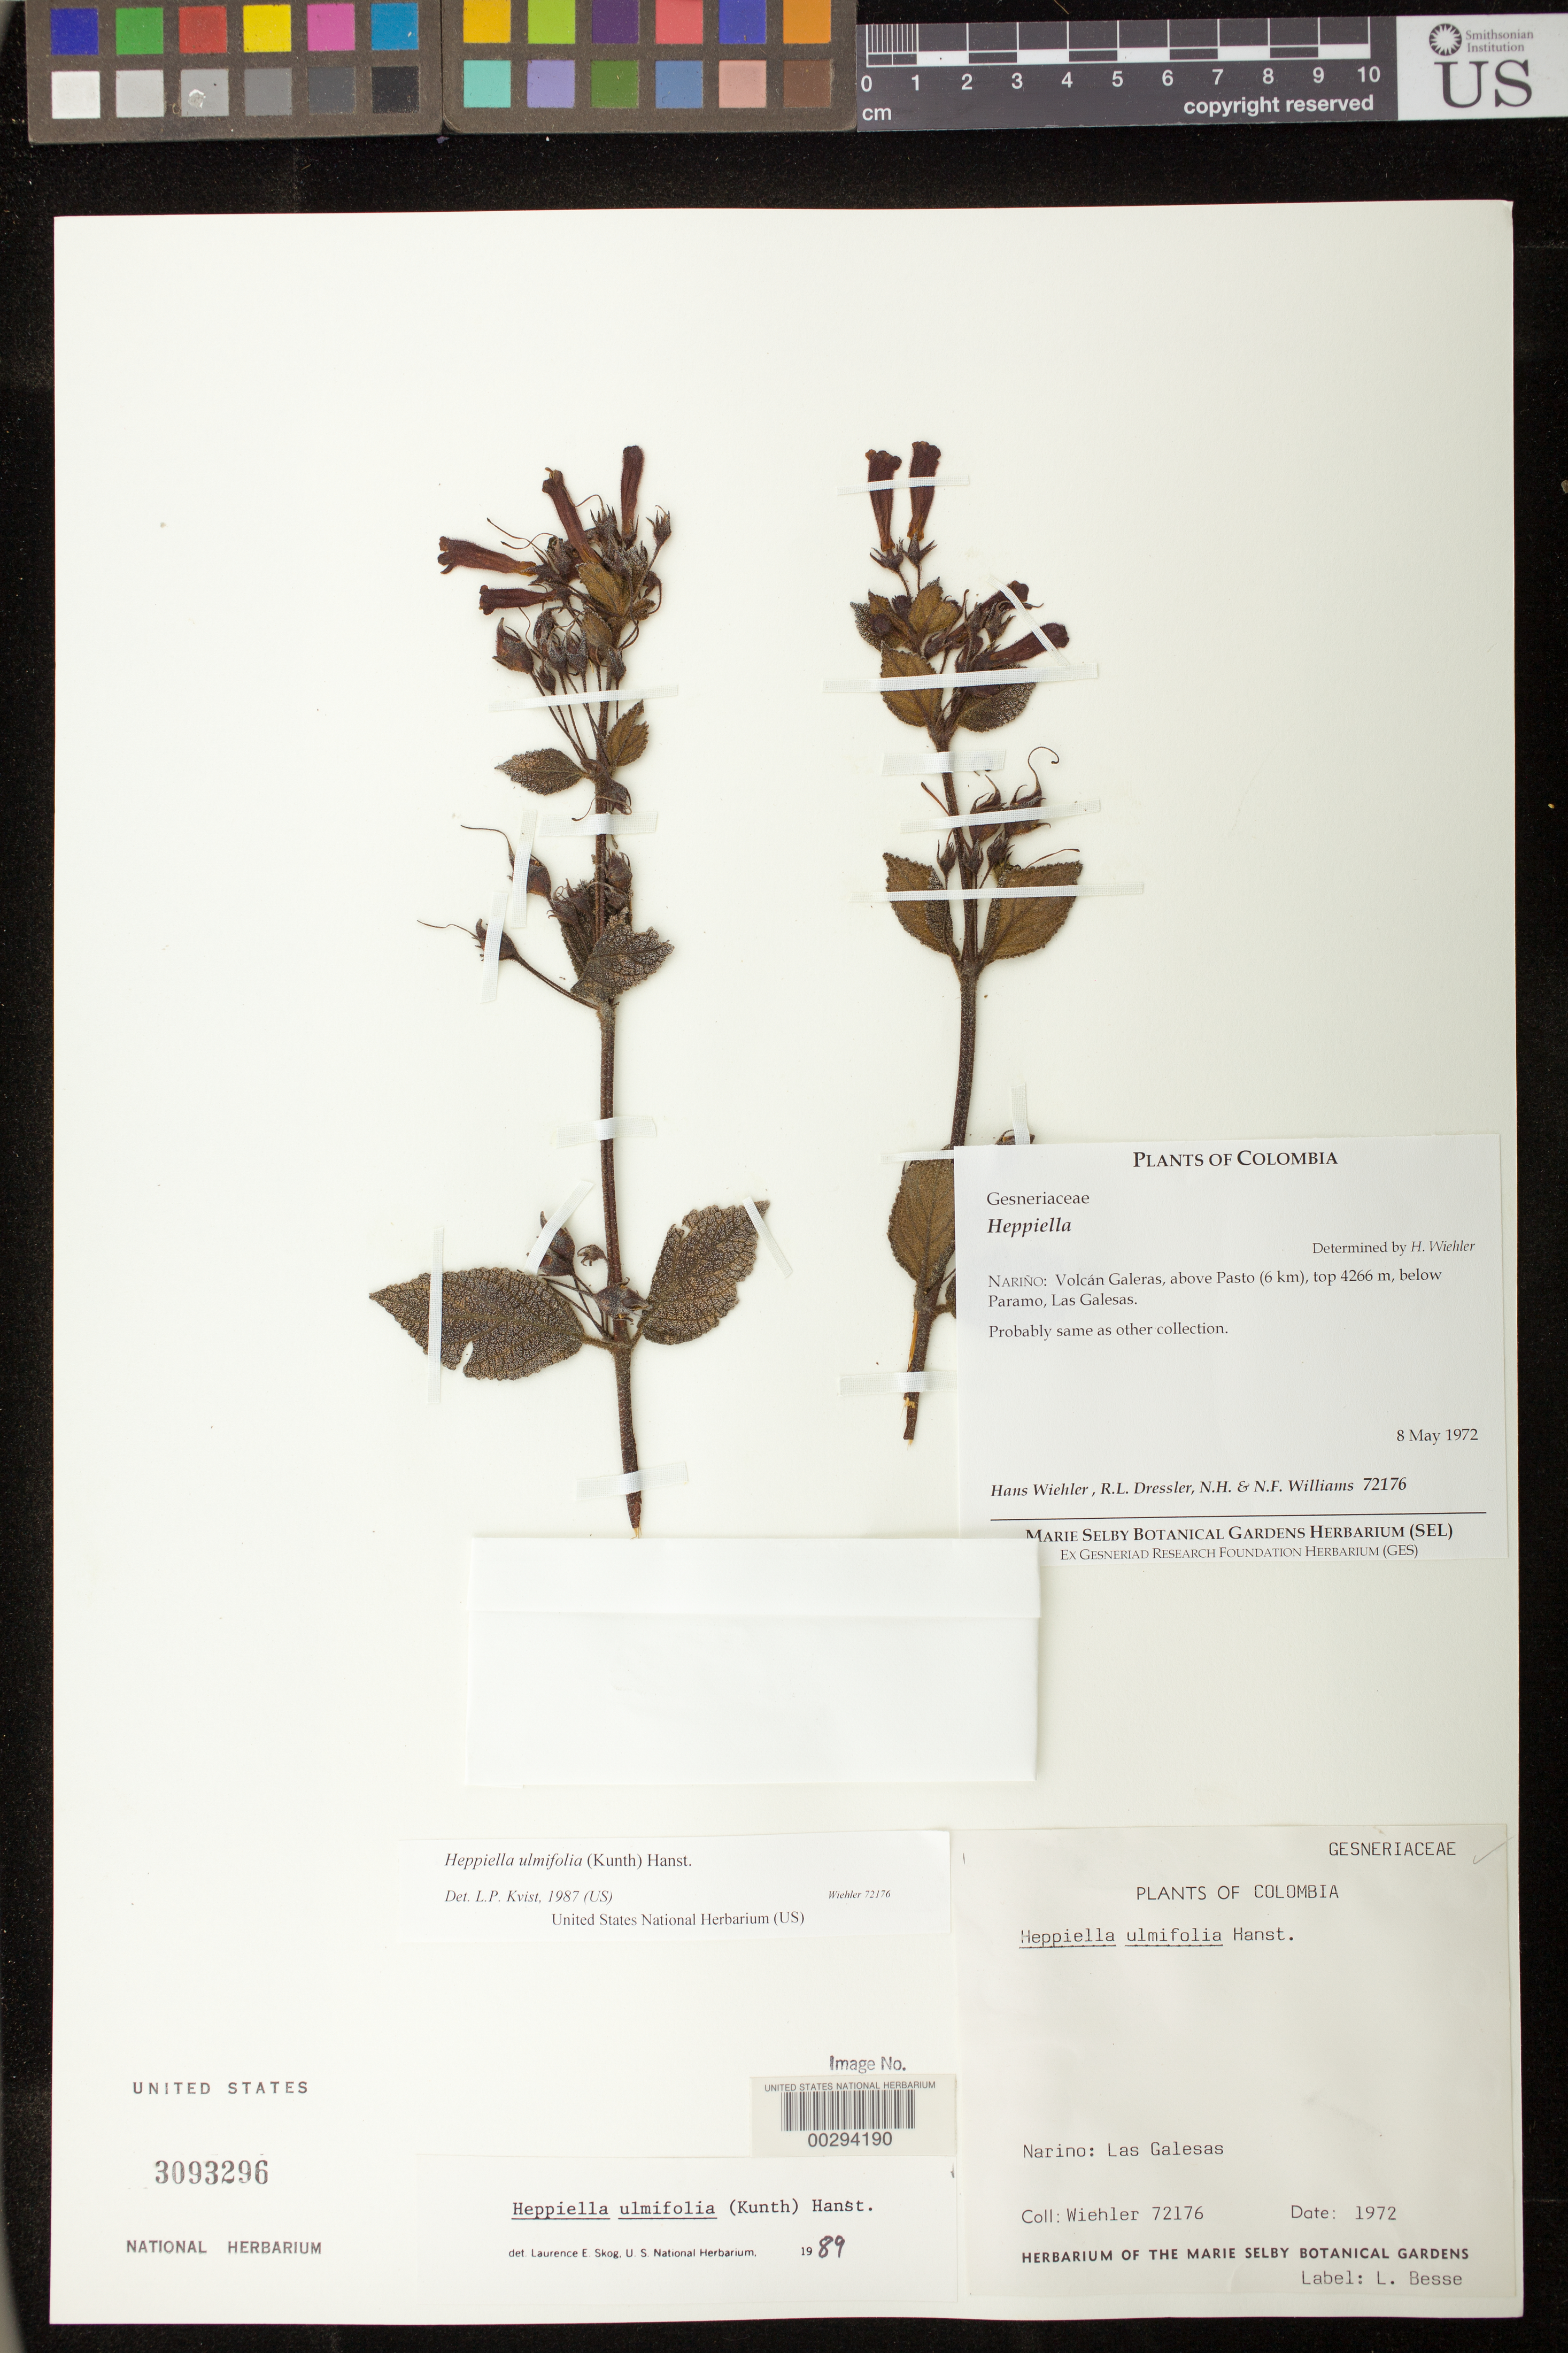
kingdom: Plantae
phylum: Tracheophyta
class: Magnoliopsida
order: Lamiales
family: Gesneriaceae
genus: Heppiella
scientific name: Heppiella ulmifolia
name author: (Kunth) Hanst.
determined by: Skog, Laurence E.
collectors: H. J. Wiehler, R. Dressler, N. H. Williams & N. Williams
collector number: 72176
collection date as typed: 08 May 1972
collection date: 1972-05-08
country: Colombia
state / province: Nariño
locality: Nariño: Volcán Galeras, above Pasto (6 km), top 4266 m, below paramo, Las Galesas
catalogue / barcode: US 3093296